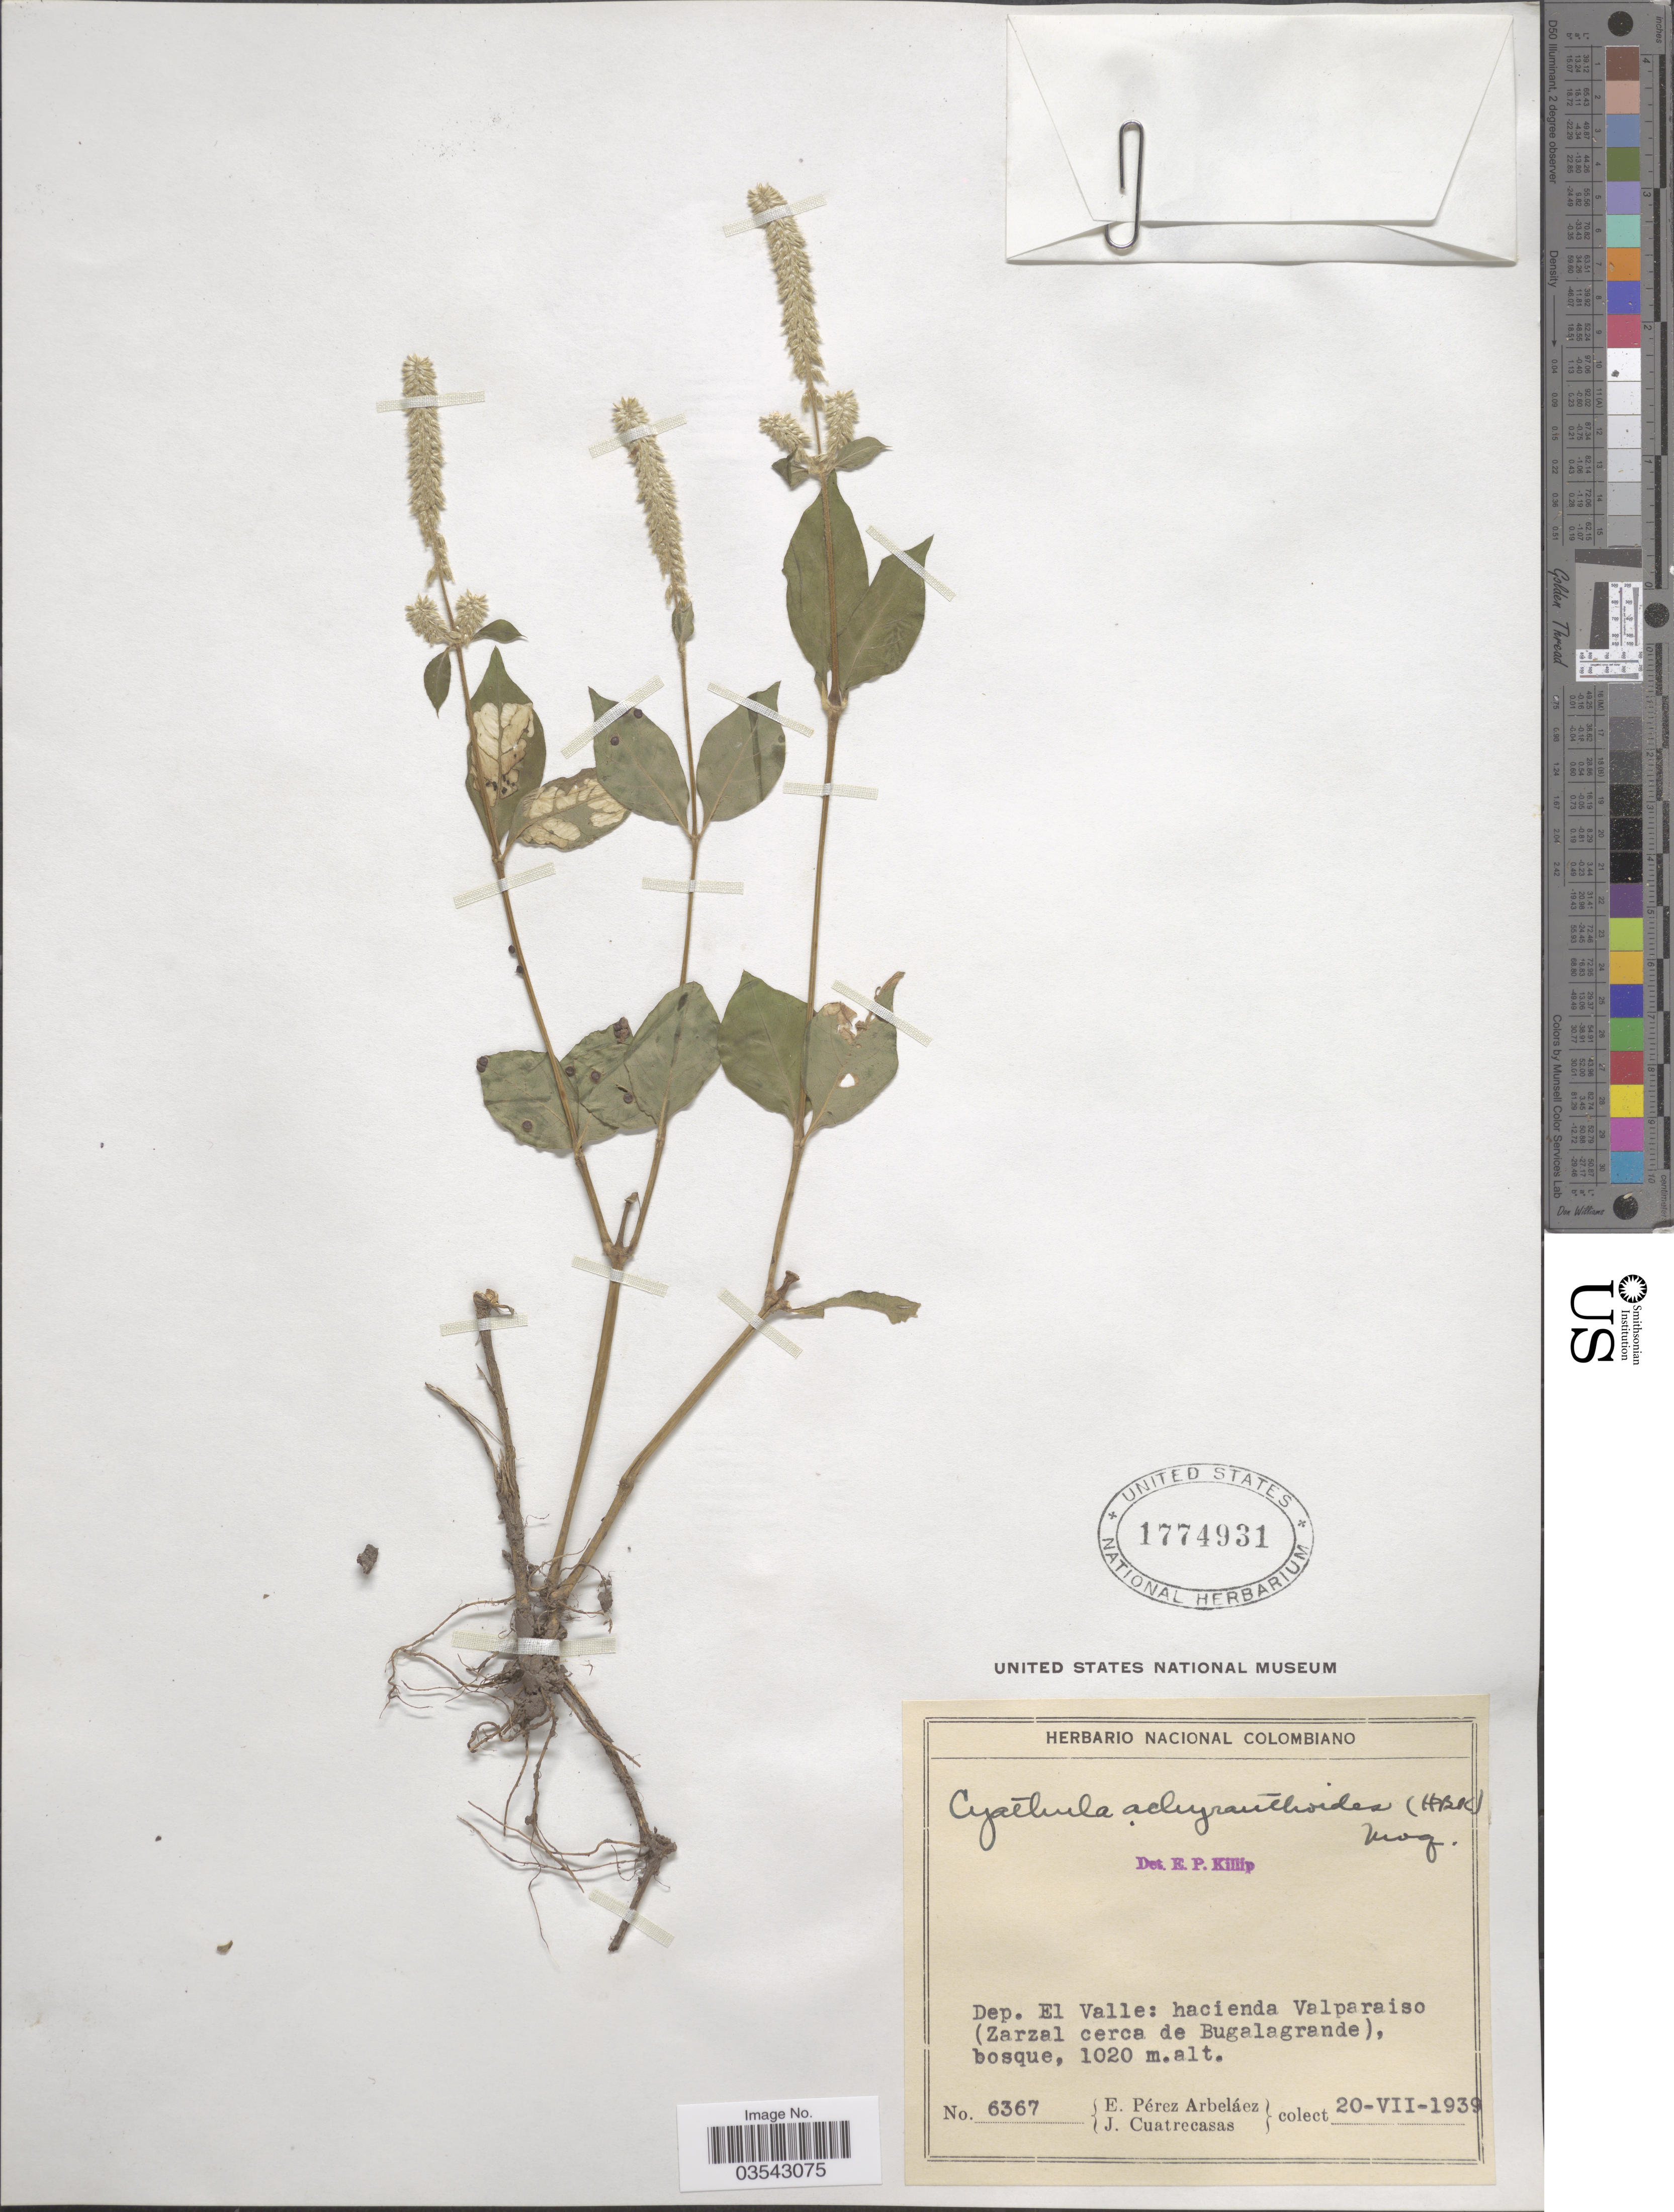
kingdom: Plantae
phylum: Tracheophyta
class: Magnoliopsida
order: Caryophyllales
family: Amaranthaceae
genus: Cyathula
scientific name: Cyathula achyranthoides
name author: (Kunth) Moq.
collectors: E. Pérez Arbeláez & J. Cuatrecasas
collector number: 6367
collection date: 1939-07-20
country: Colombia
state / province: Valle del Cauca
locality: Dep. El Valle: hacienda Valparaiso (Zarzal cerca de Bugalagrande).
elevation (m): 1020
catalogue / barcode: US 1774931